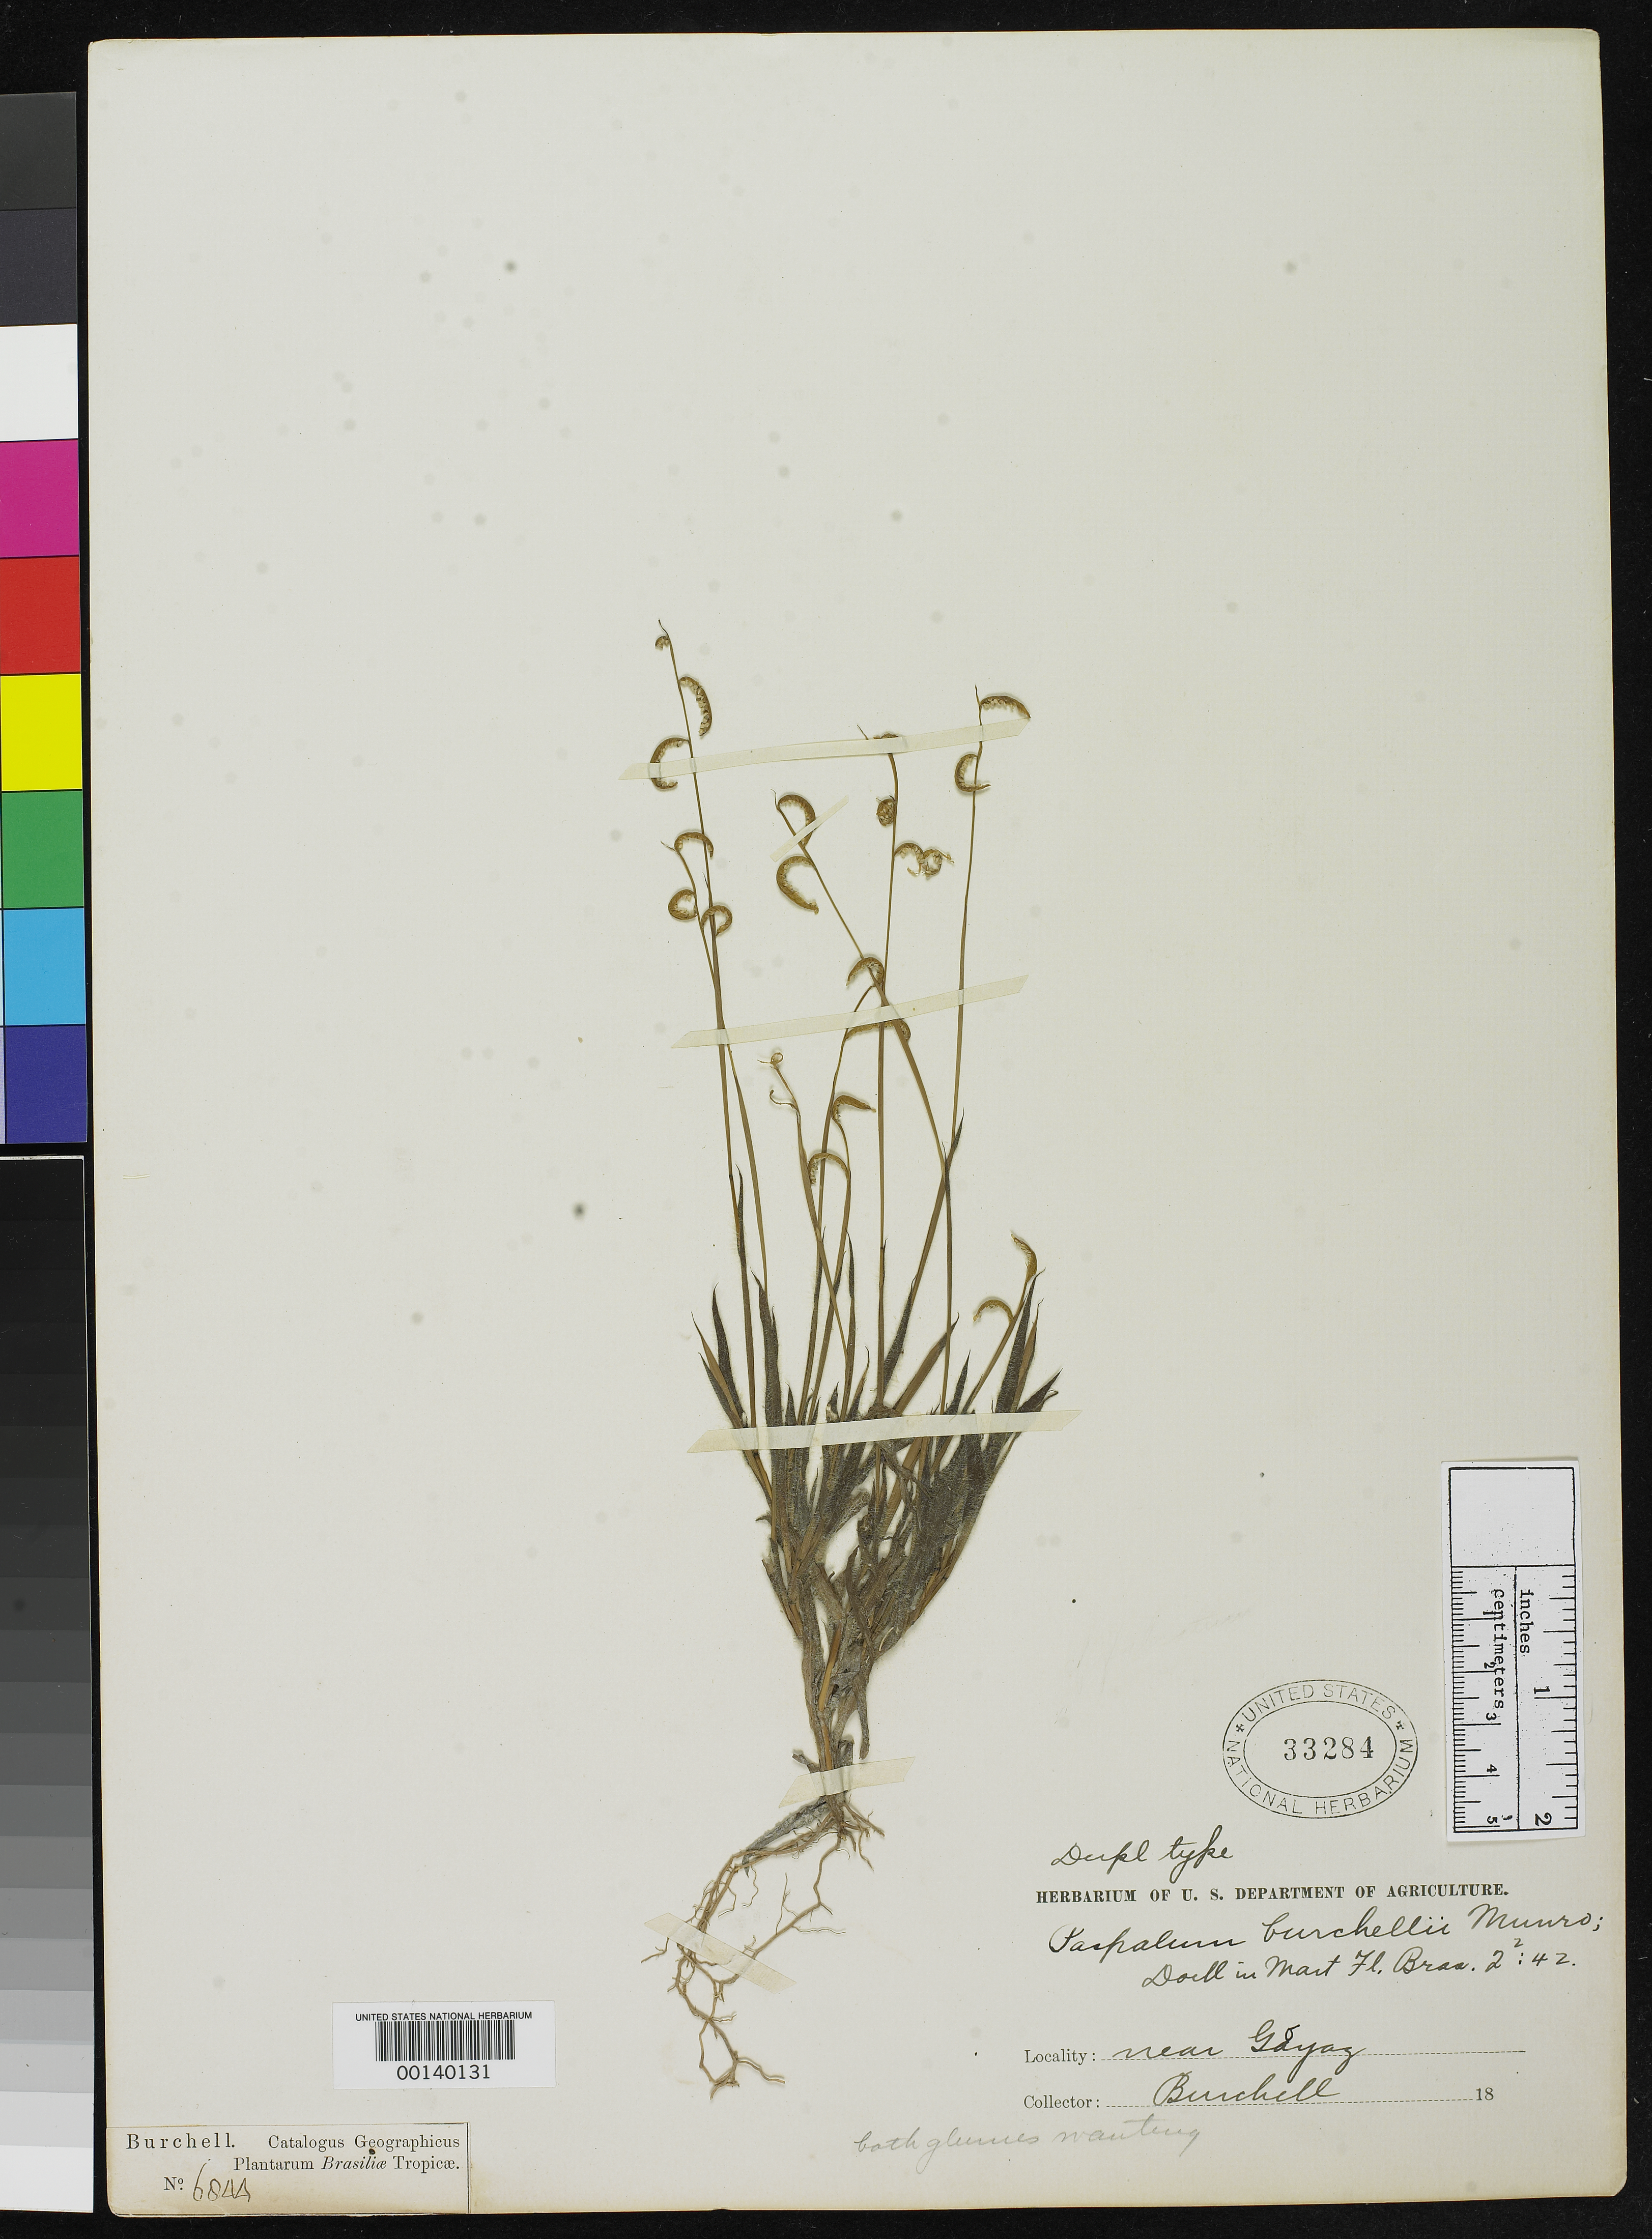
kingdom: Plantae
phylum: Tracheophyta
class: Liliopsida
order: Poales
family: Poaceae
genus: Paspalum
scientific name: Paspalum burchellii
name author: Munro ex Oliv. in Hook. f.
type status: Syntype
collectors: W. J. Burchell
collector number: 6844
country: Brazil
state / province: Goiás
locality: Near Goias.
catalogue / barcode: US 33284